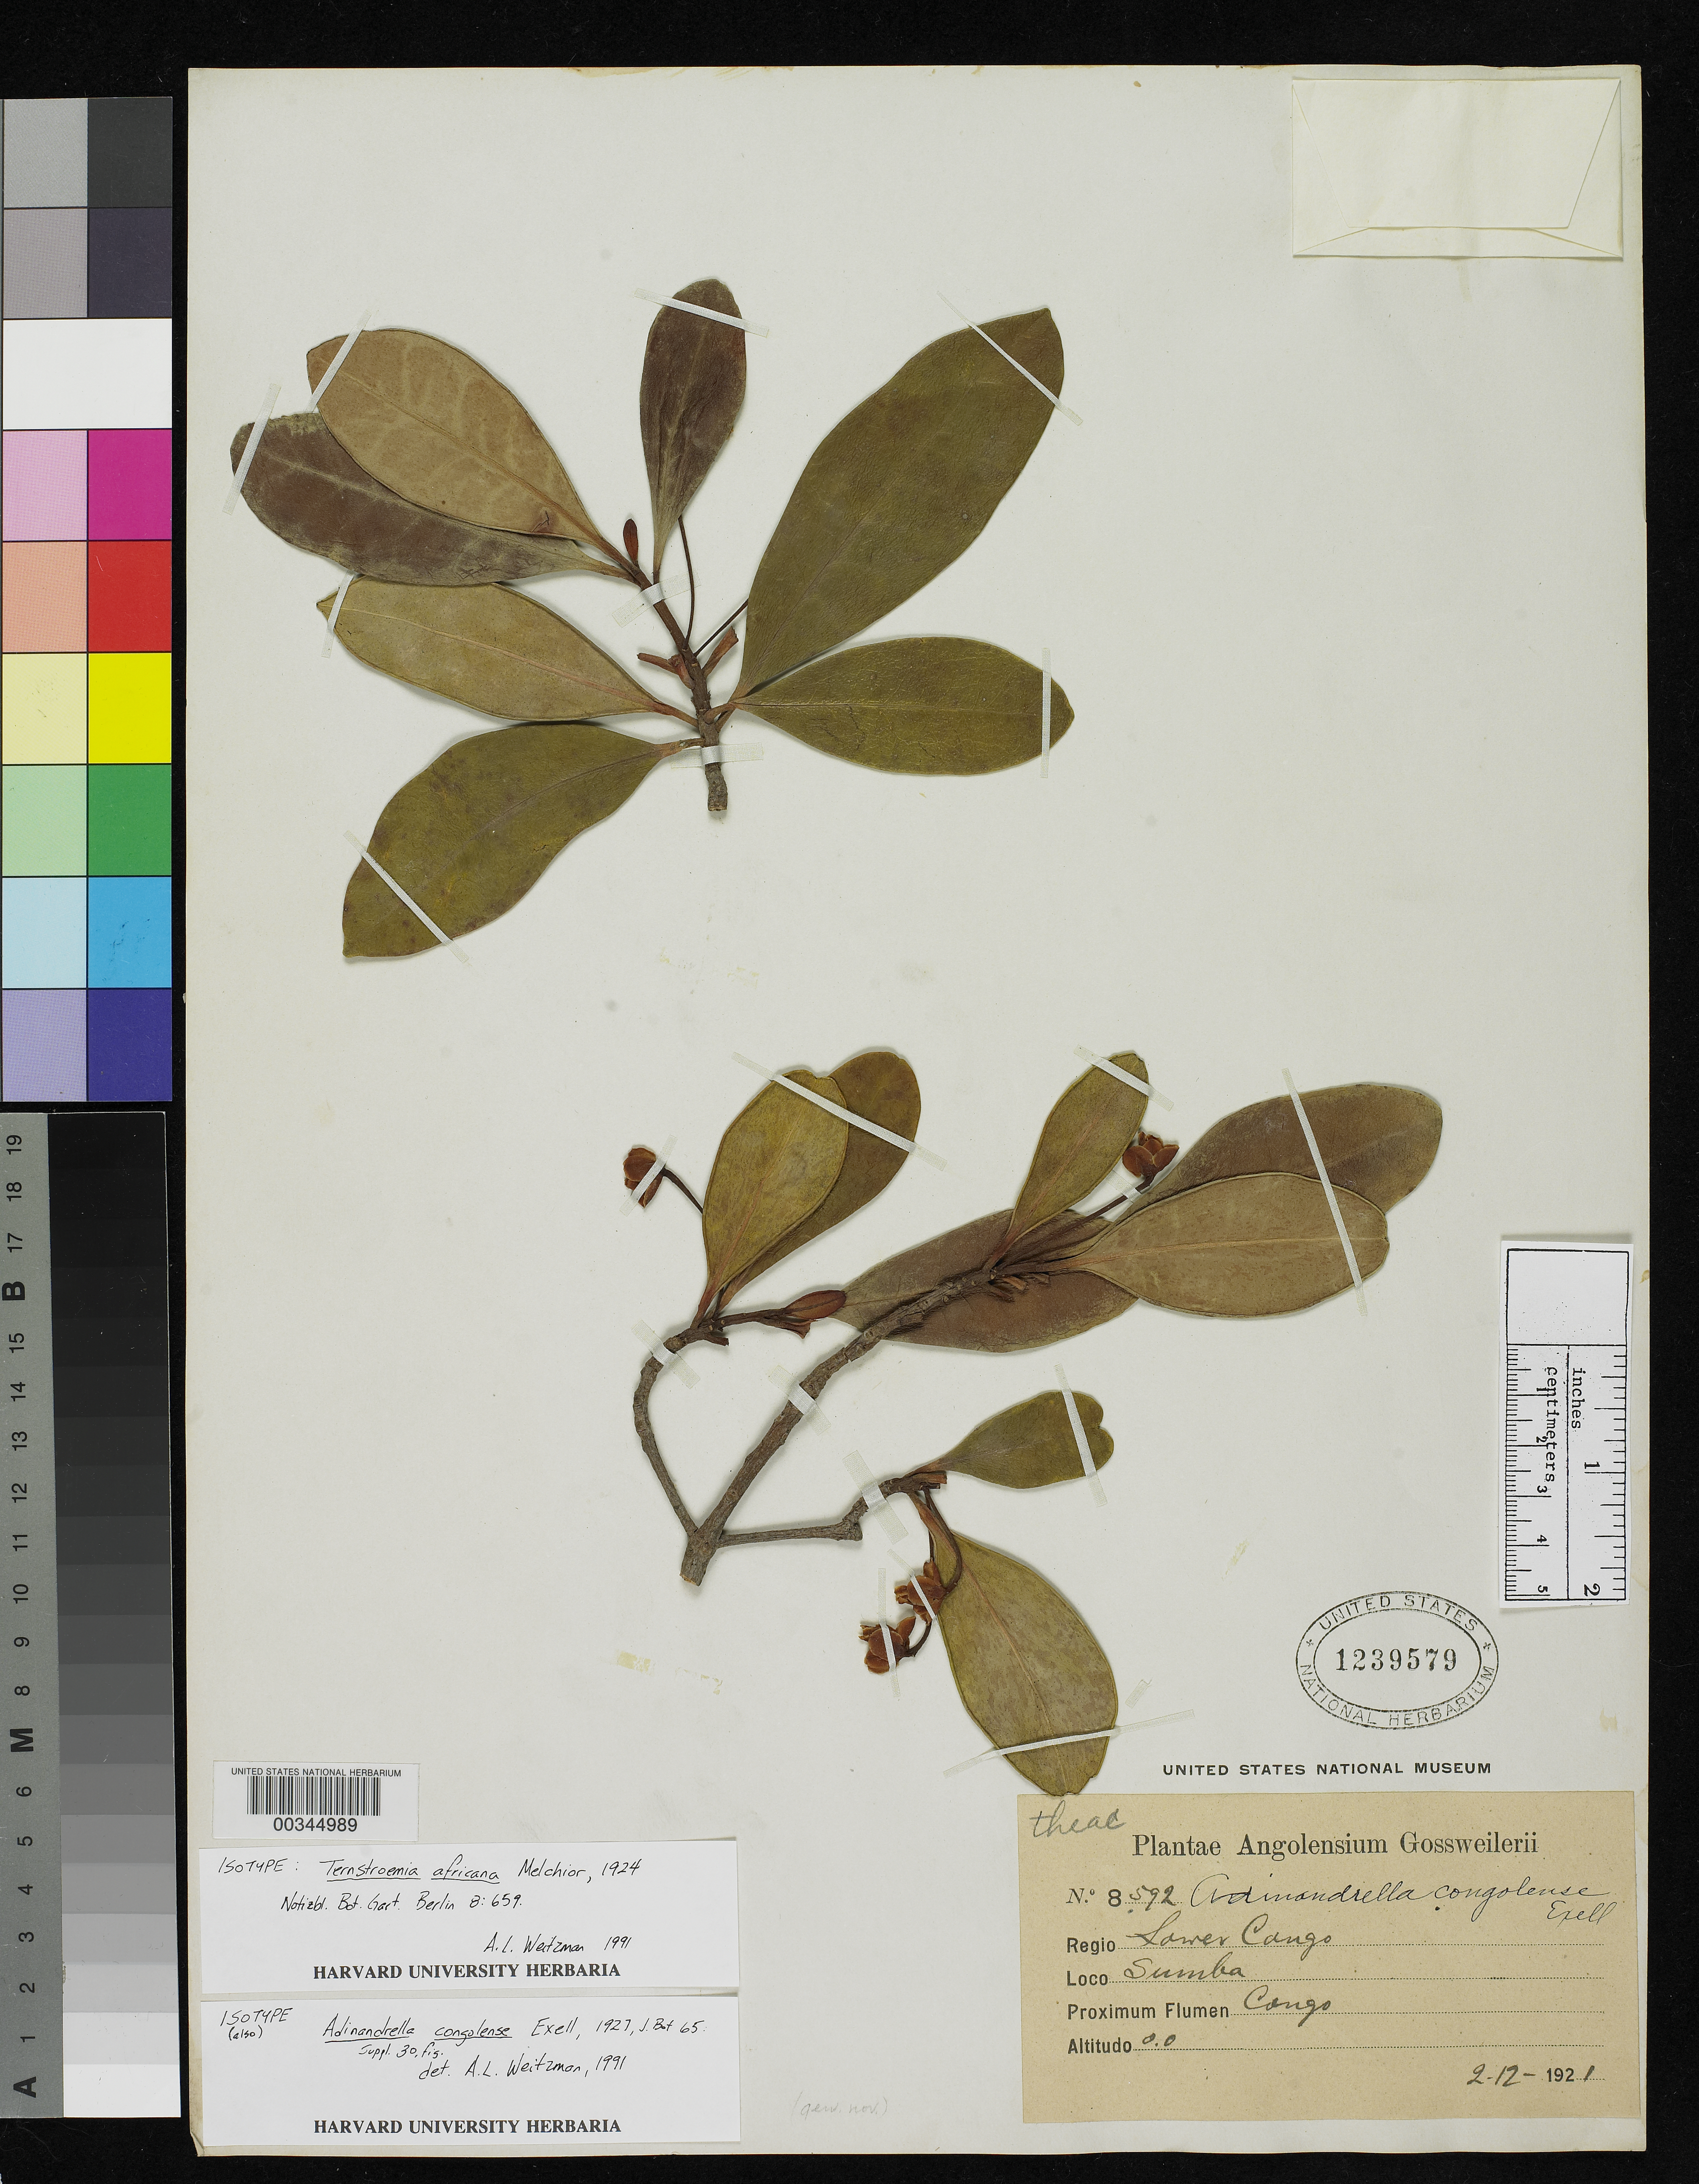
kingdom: Plantae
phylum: Tracheophyta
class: Magnoliopsida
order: Ericales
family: Pentaphylacaceae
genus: Ternstroemia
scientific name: Ternstroemia africana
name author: Melch.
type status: Isotype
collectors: J. Gossweiler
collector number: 8592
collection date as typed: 02 Dec 1921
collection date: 1921-12-02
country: Angola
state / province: Cabinda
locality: Lower Congo, Sumba.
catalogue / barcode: US 1239579